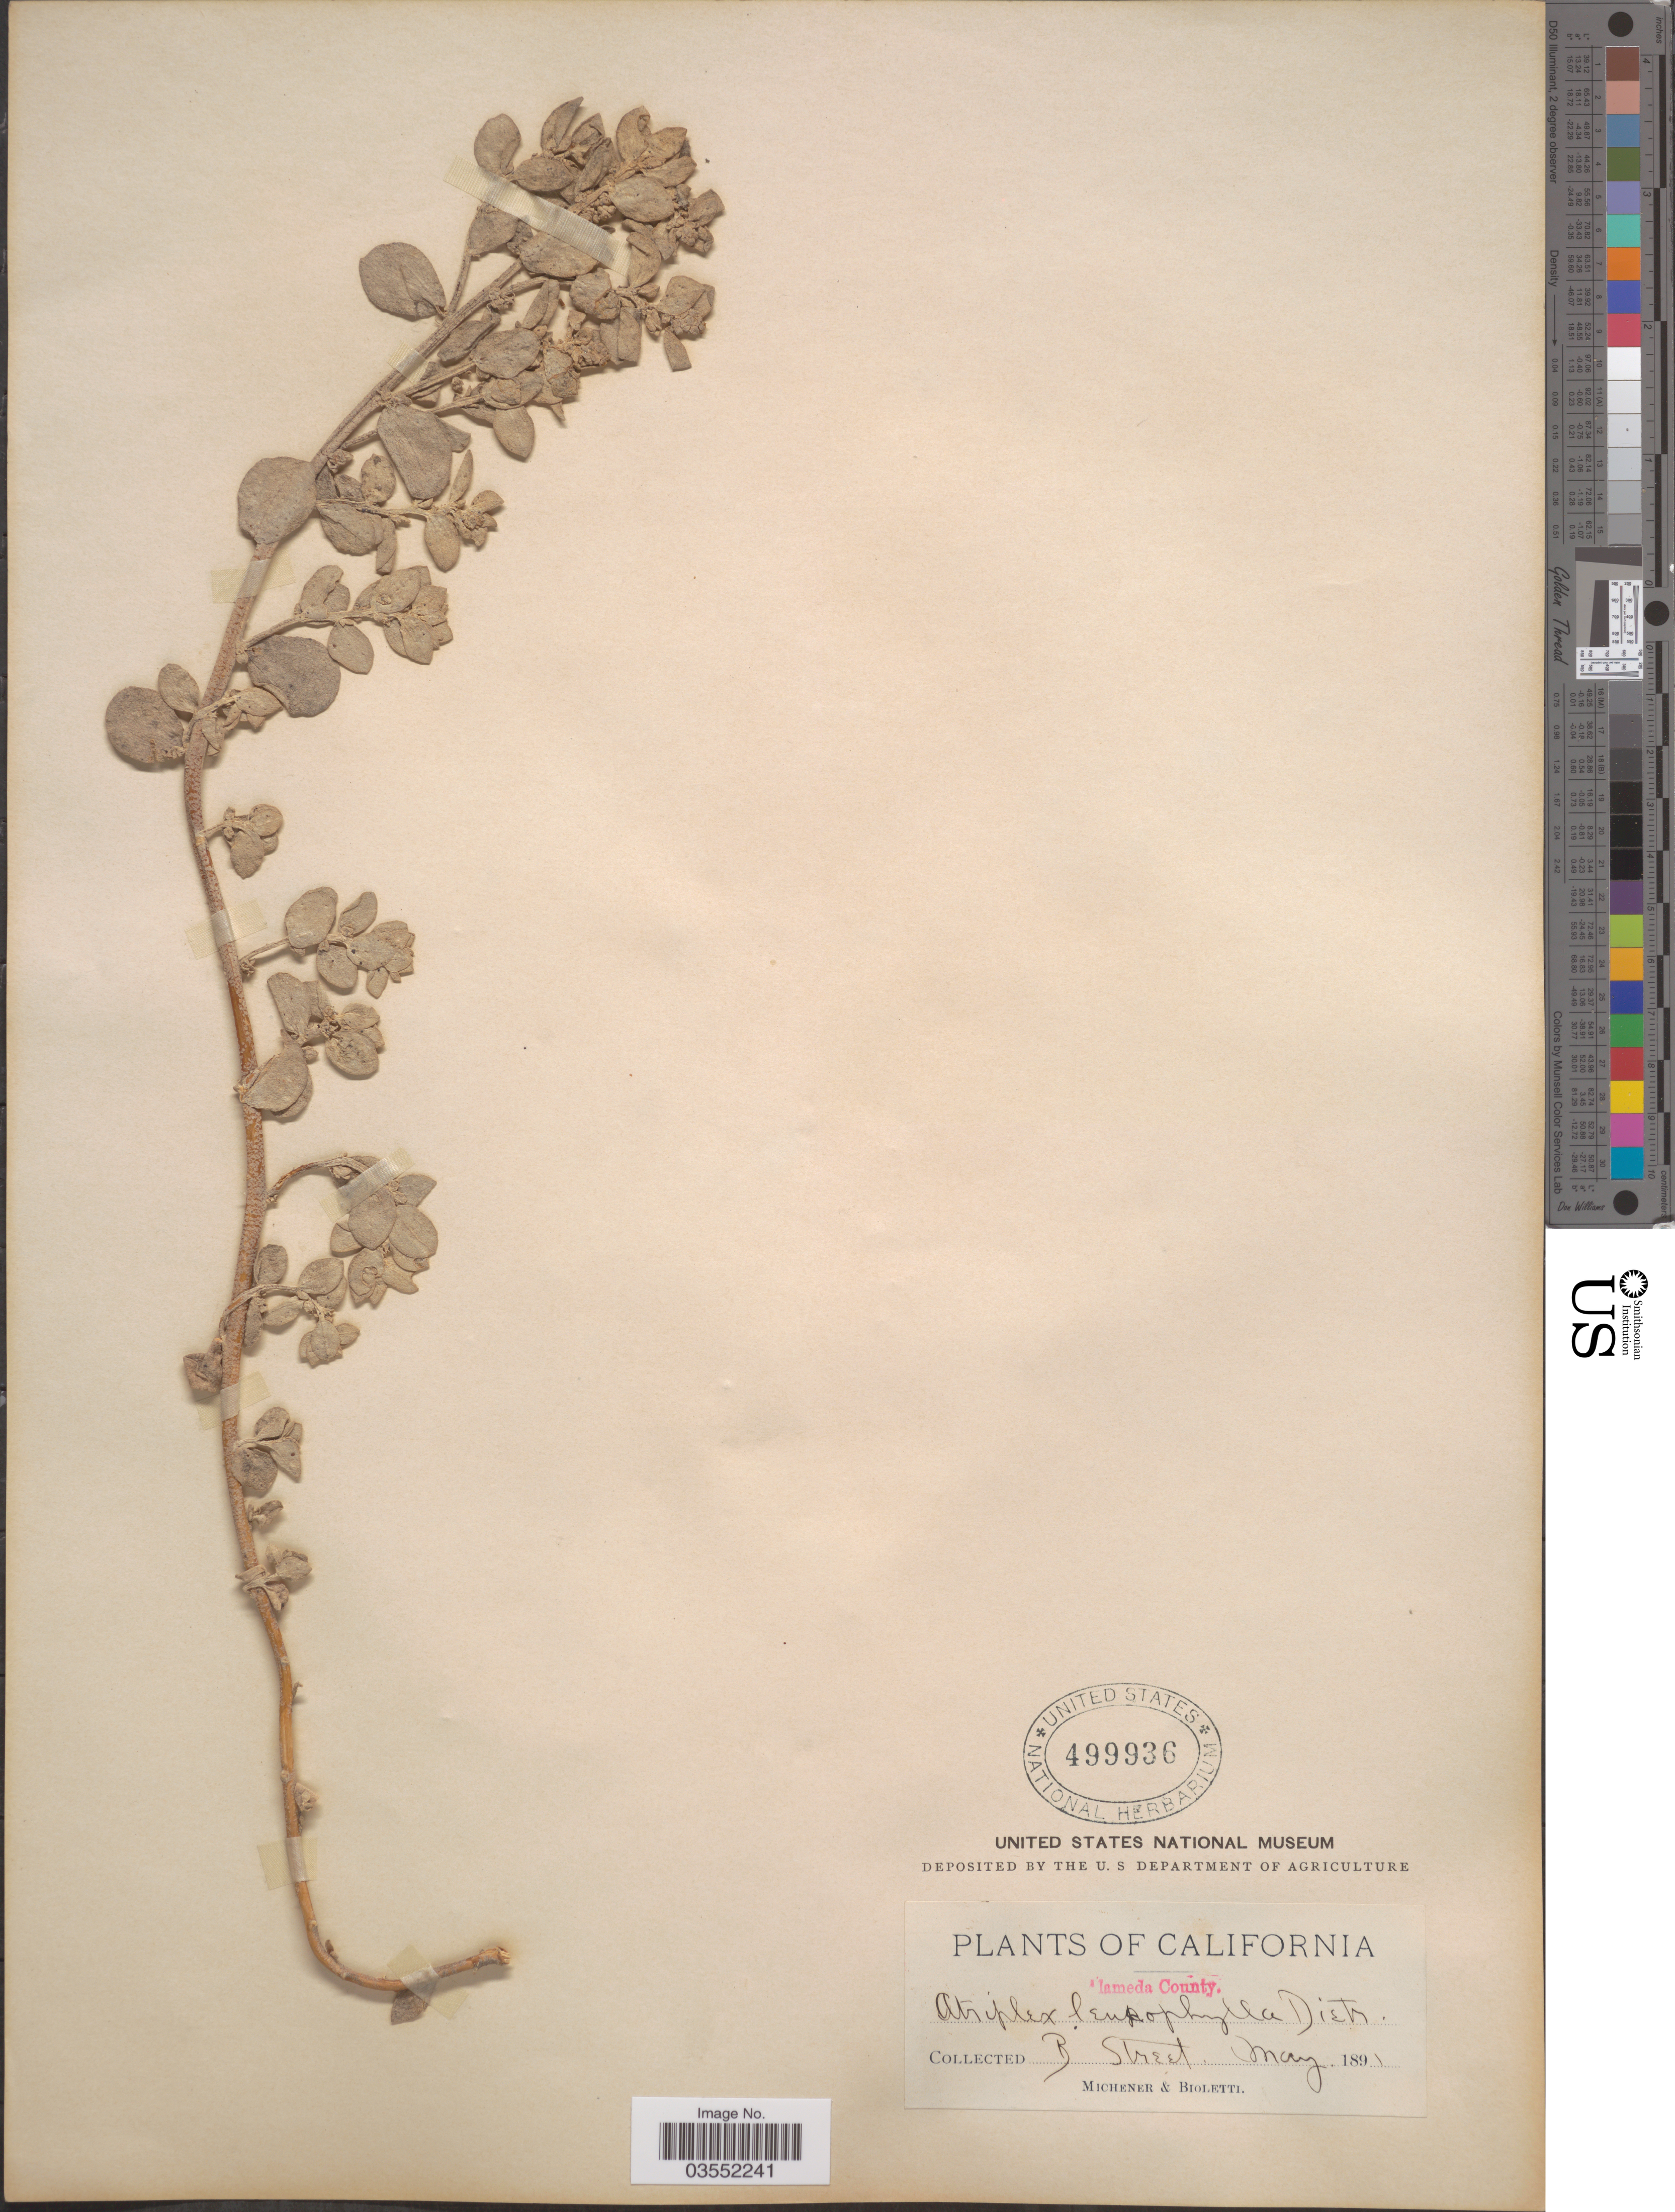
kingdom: Plantae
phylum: Tracheophyta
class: Magnoliopsida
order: Caryophyllales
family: Amaranthaceae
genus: Atriplex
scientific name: Atriplex leucophylla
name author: (Moq.) D. Dietr.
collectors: -. Michener & -- Bioletti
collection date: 1891-05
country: United States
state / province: California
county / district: Alameda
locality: Alameda County. B Street.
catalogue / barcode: US 499936